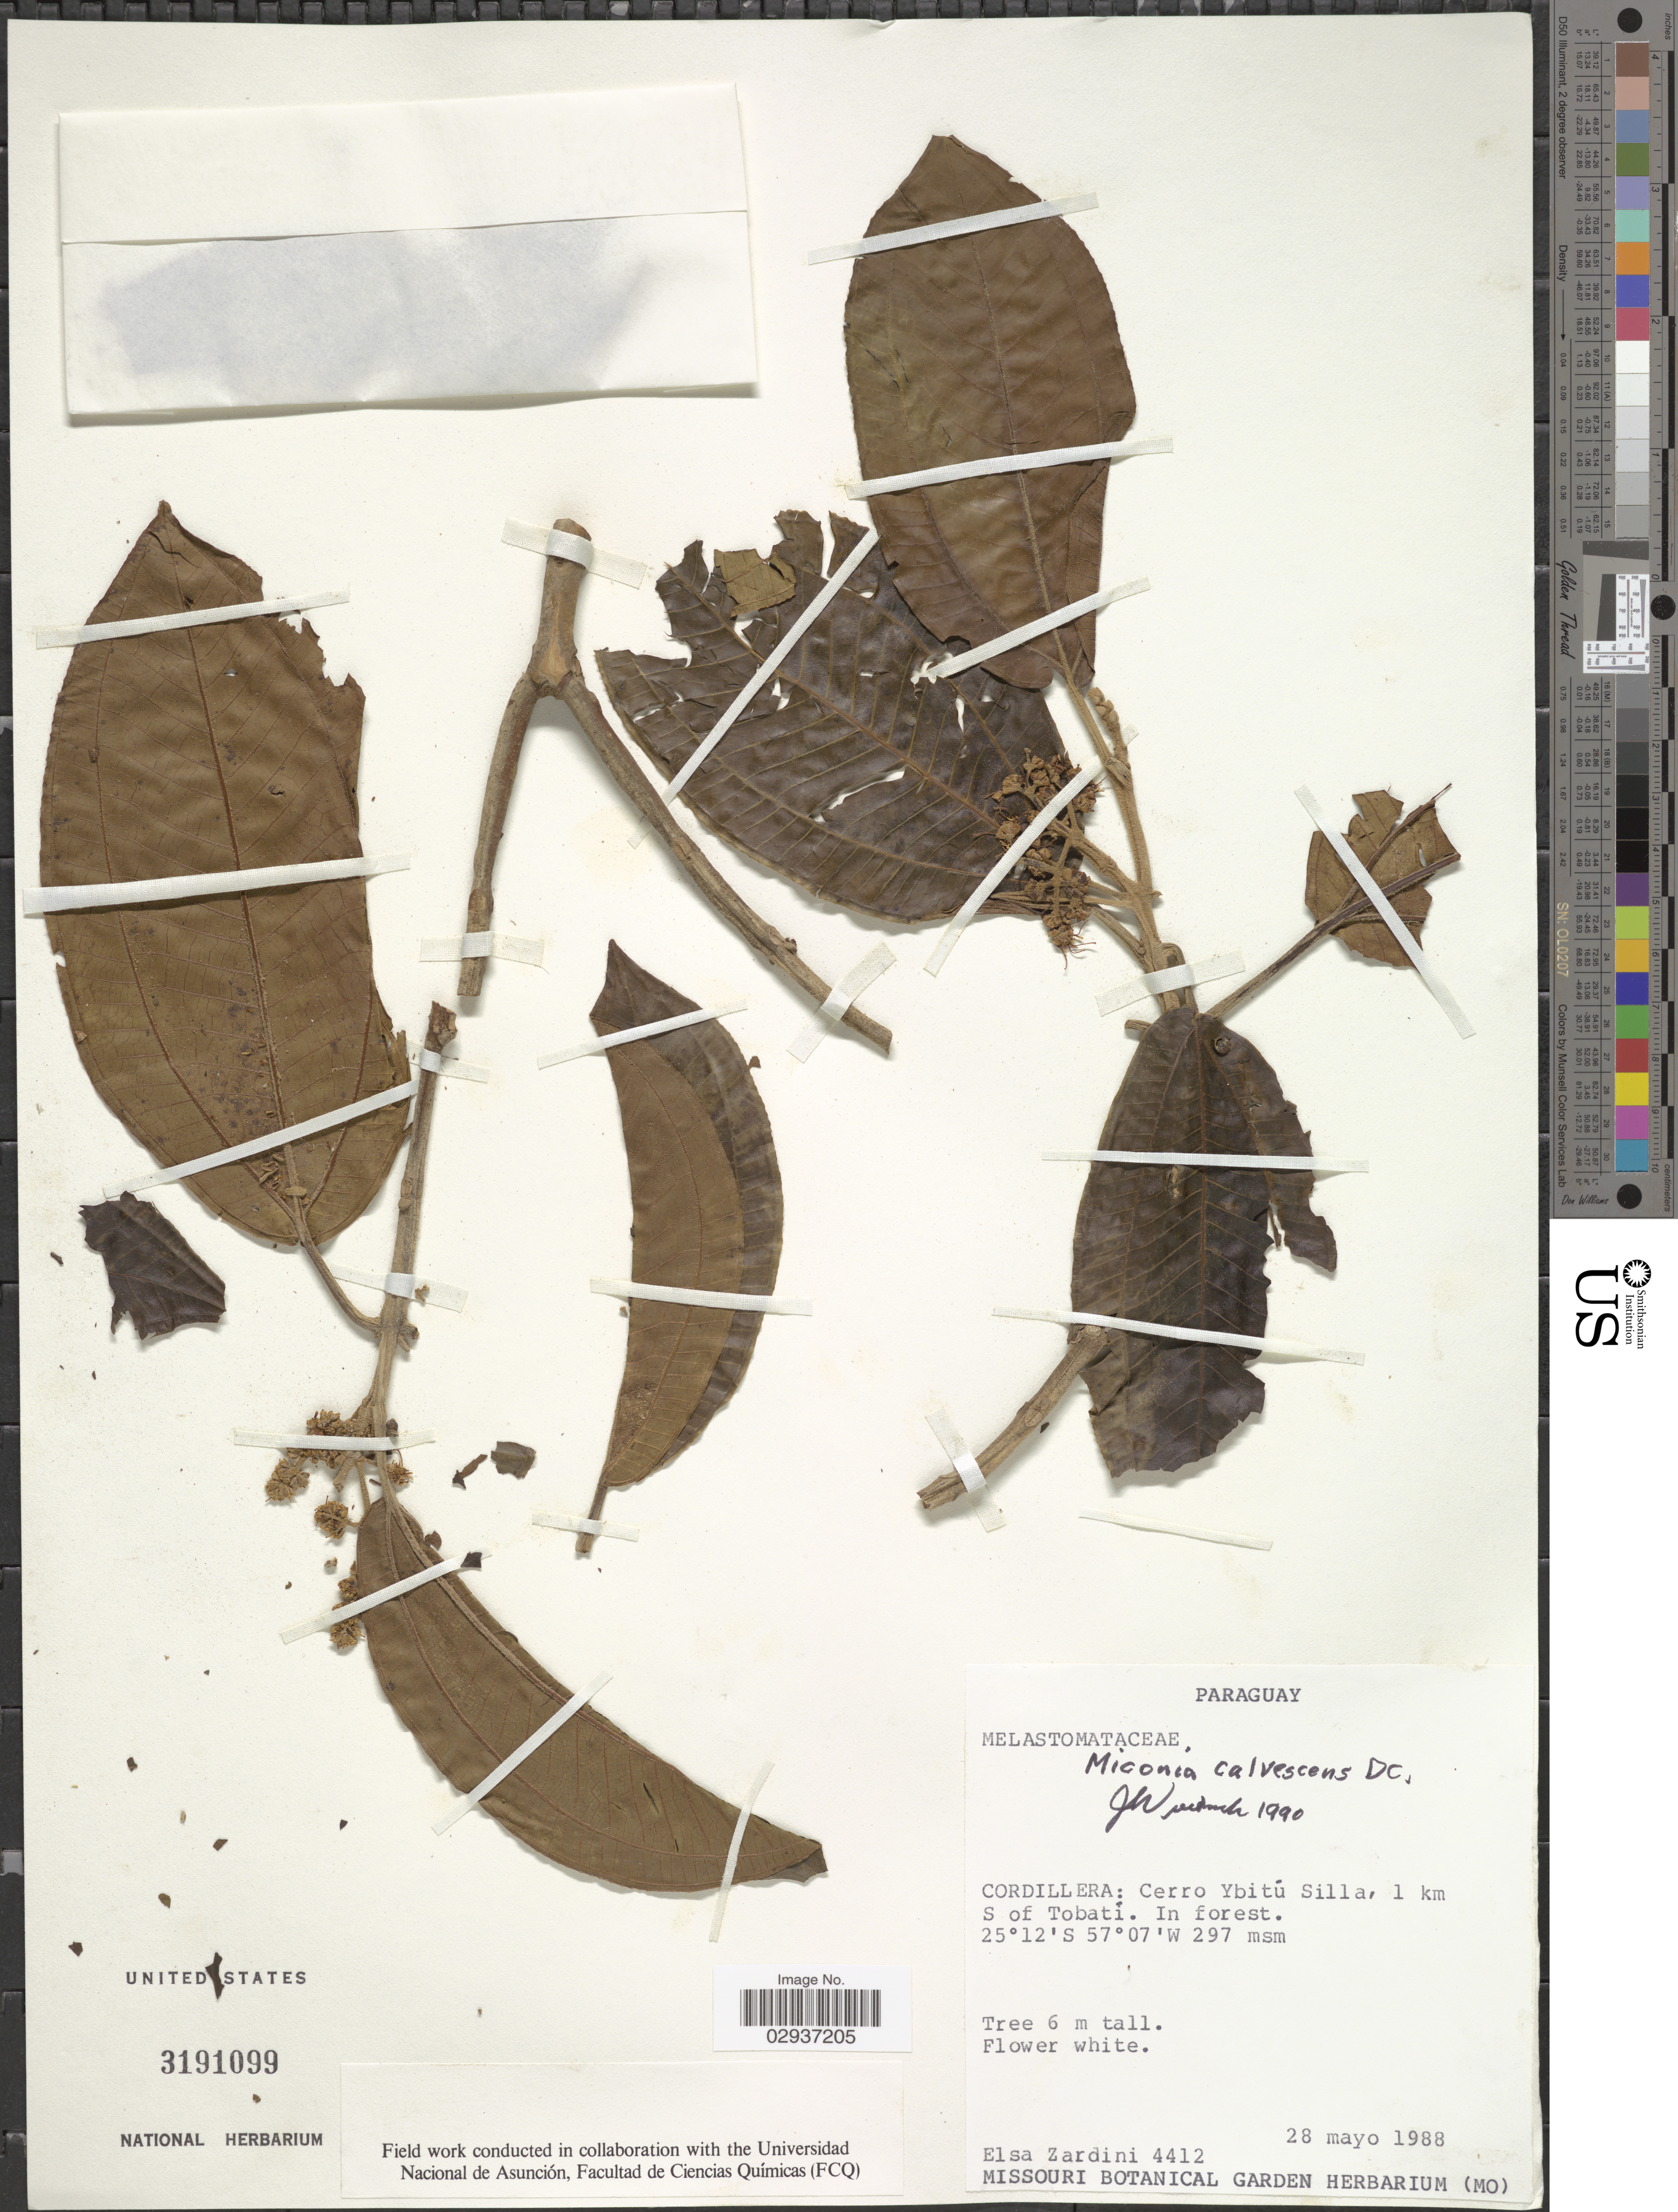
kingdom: Plantae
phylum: Tracheophyta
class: Magnoliopsida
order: Myrtales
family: Melastomataceae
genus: Miconia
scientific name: Miconia calvescens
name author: DC.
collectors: E. M. Zardini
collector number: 4412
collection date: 1988-05-28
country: Paraguay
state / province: Cordillera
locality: Cordillera: Cerro Ybitú Silla, 1 km S of Tobatí.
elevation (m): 297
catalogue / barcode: US 3191099